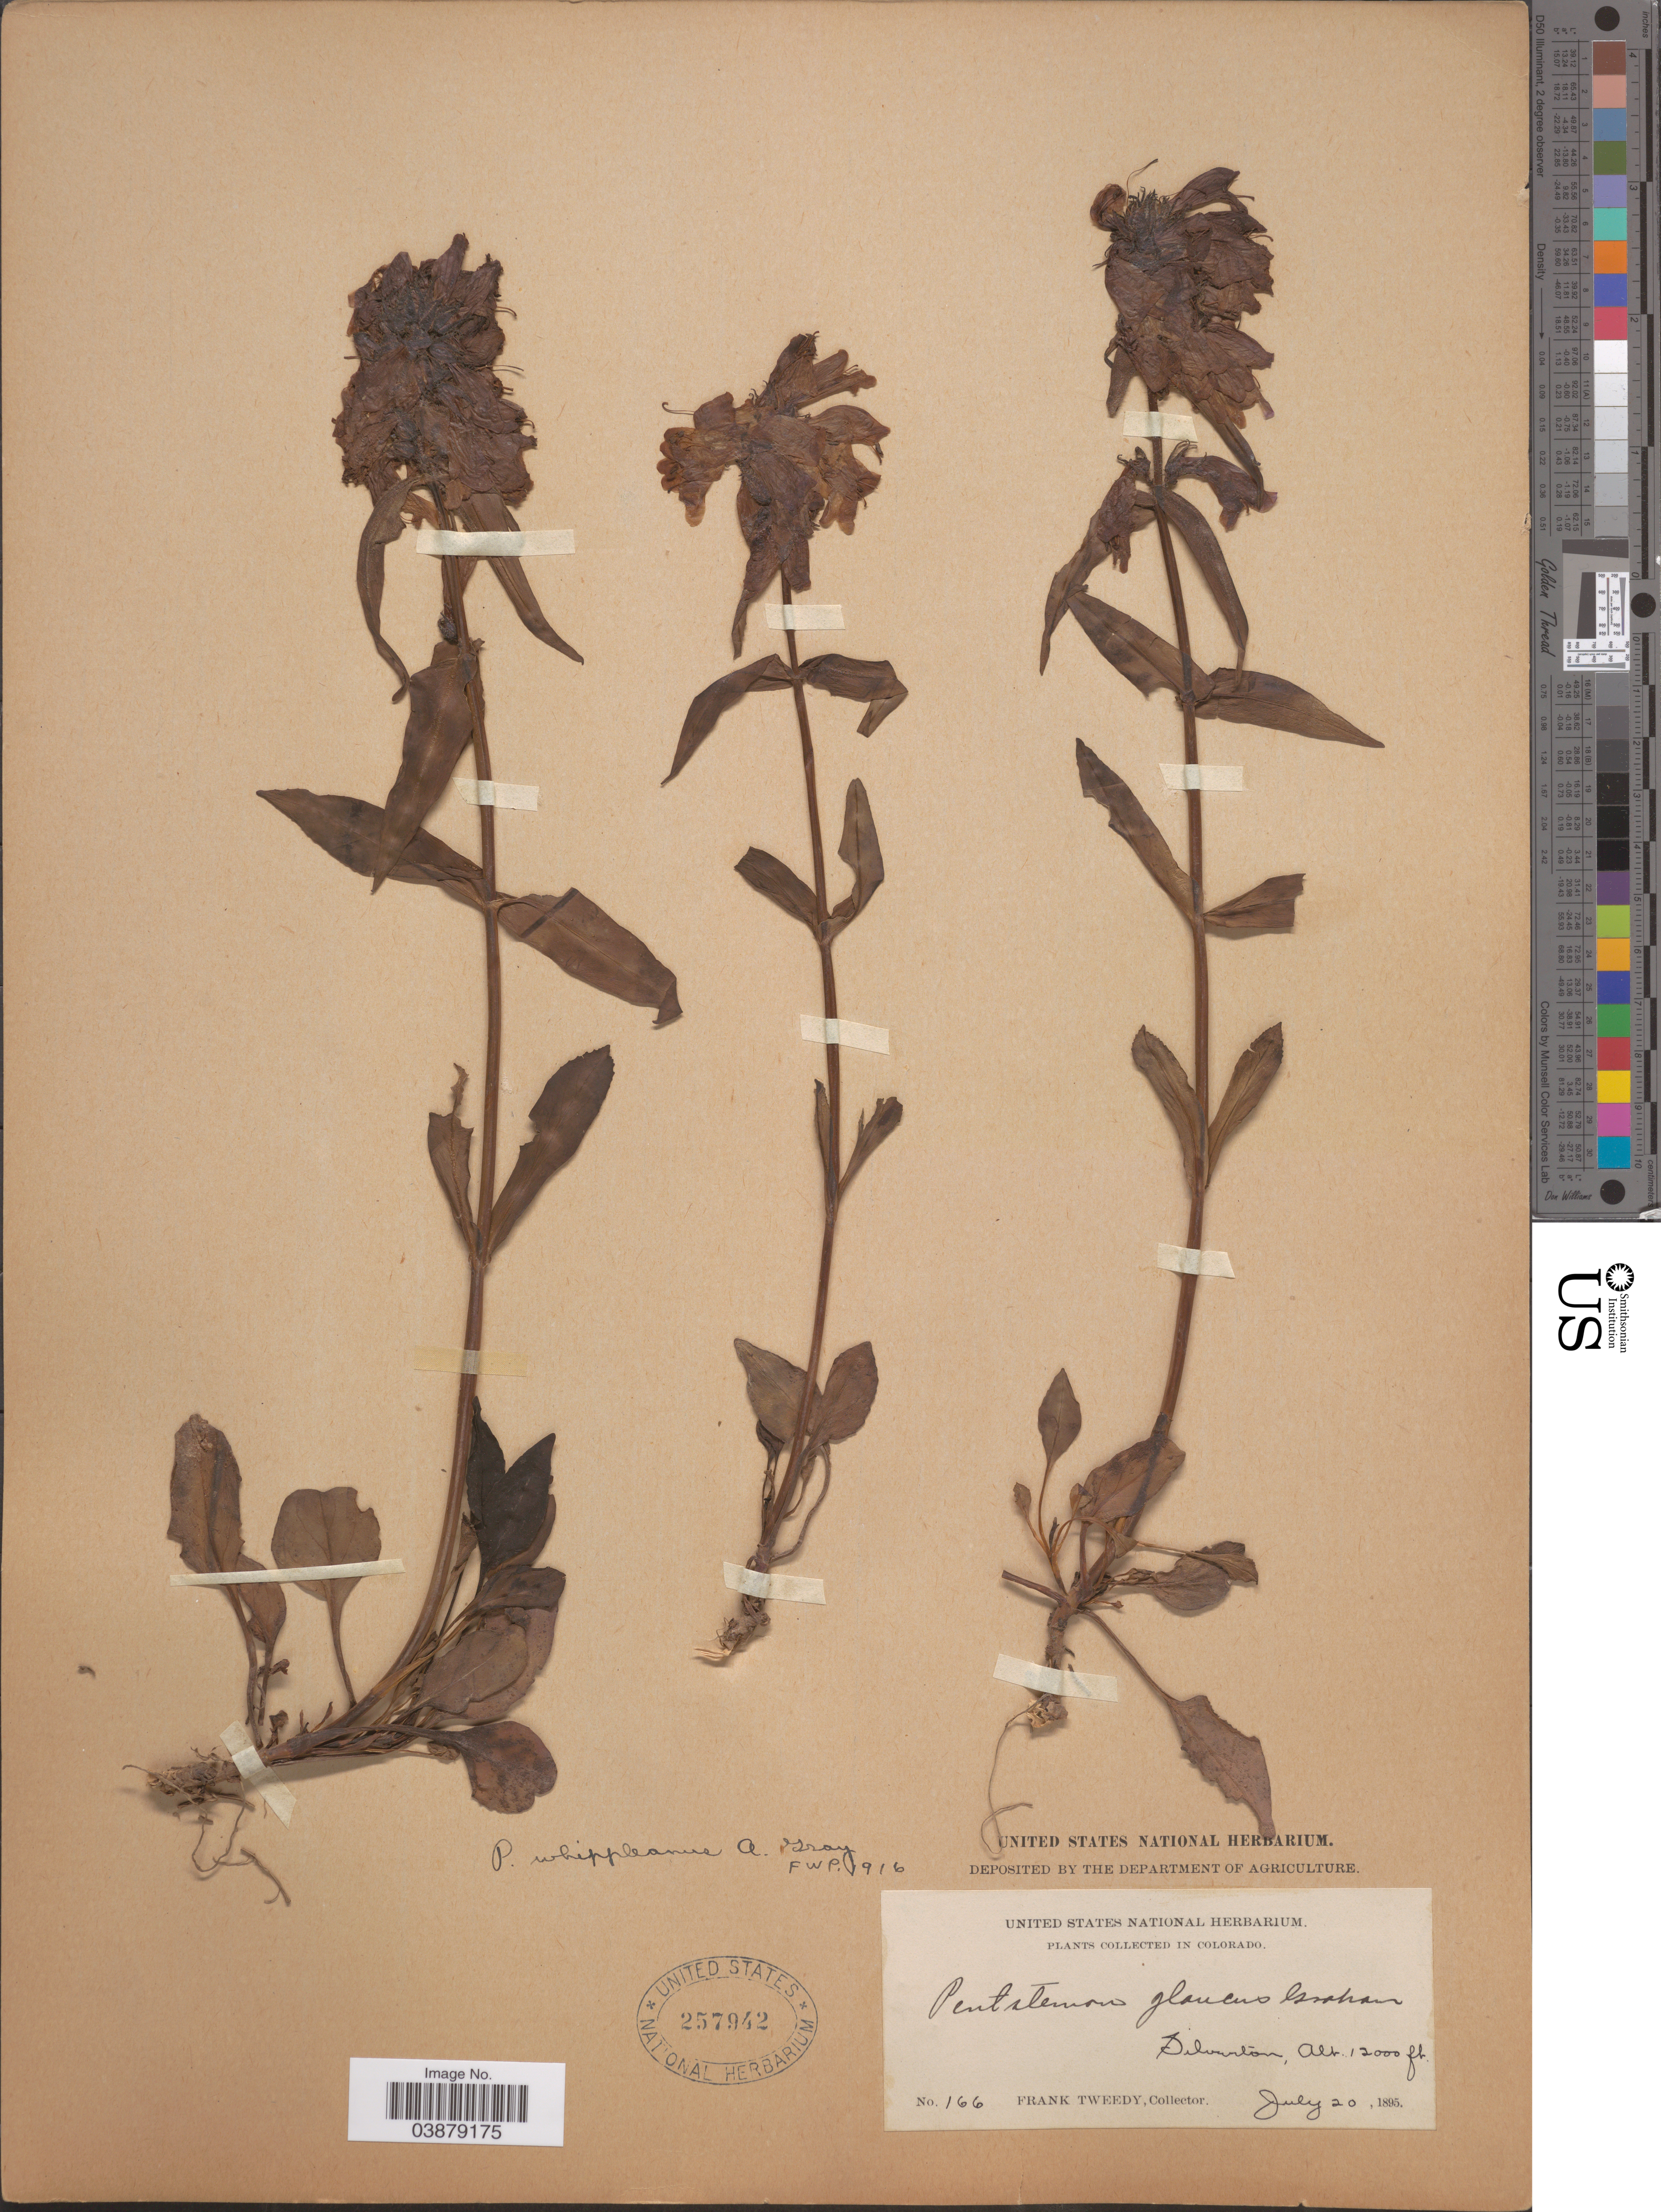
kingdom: Plantae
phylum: Tracheophyta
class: Magnoliopsida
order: Lamiales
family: Plantaginaceae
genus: Penstemon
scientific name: Penstemon whippleanus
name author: A. Gray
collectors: F. Tweedy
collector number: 166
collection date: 1895-07-20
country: United States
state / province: Colorado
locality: Silverton.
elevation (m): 3658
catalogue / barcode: US 257942